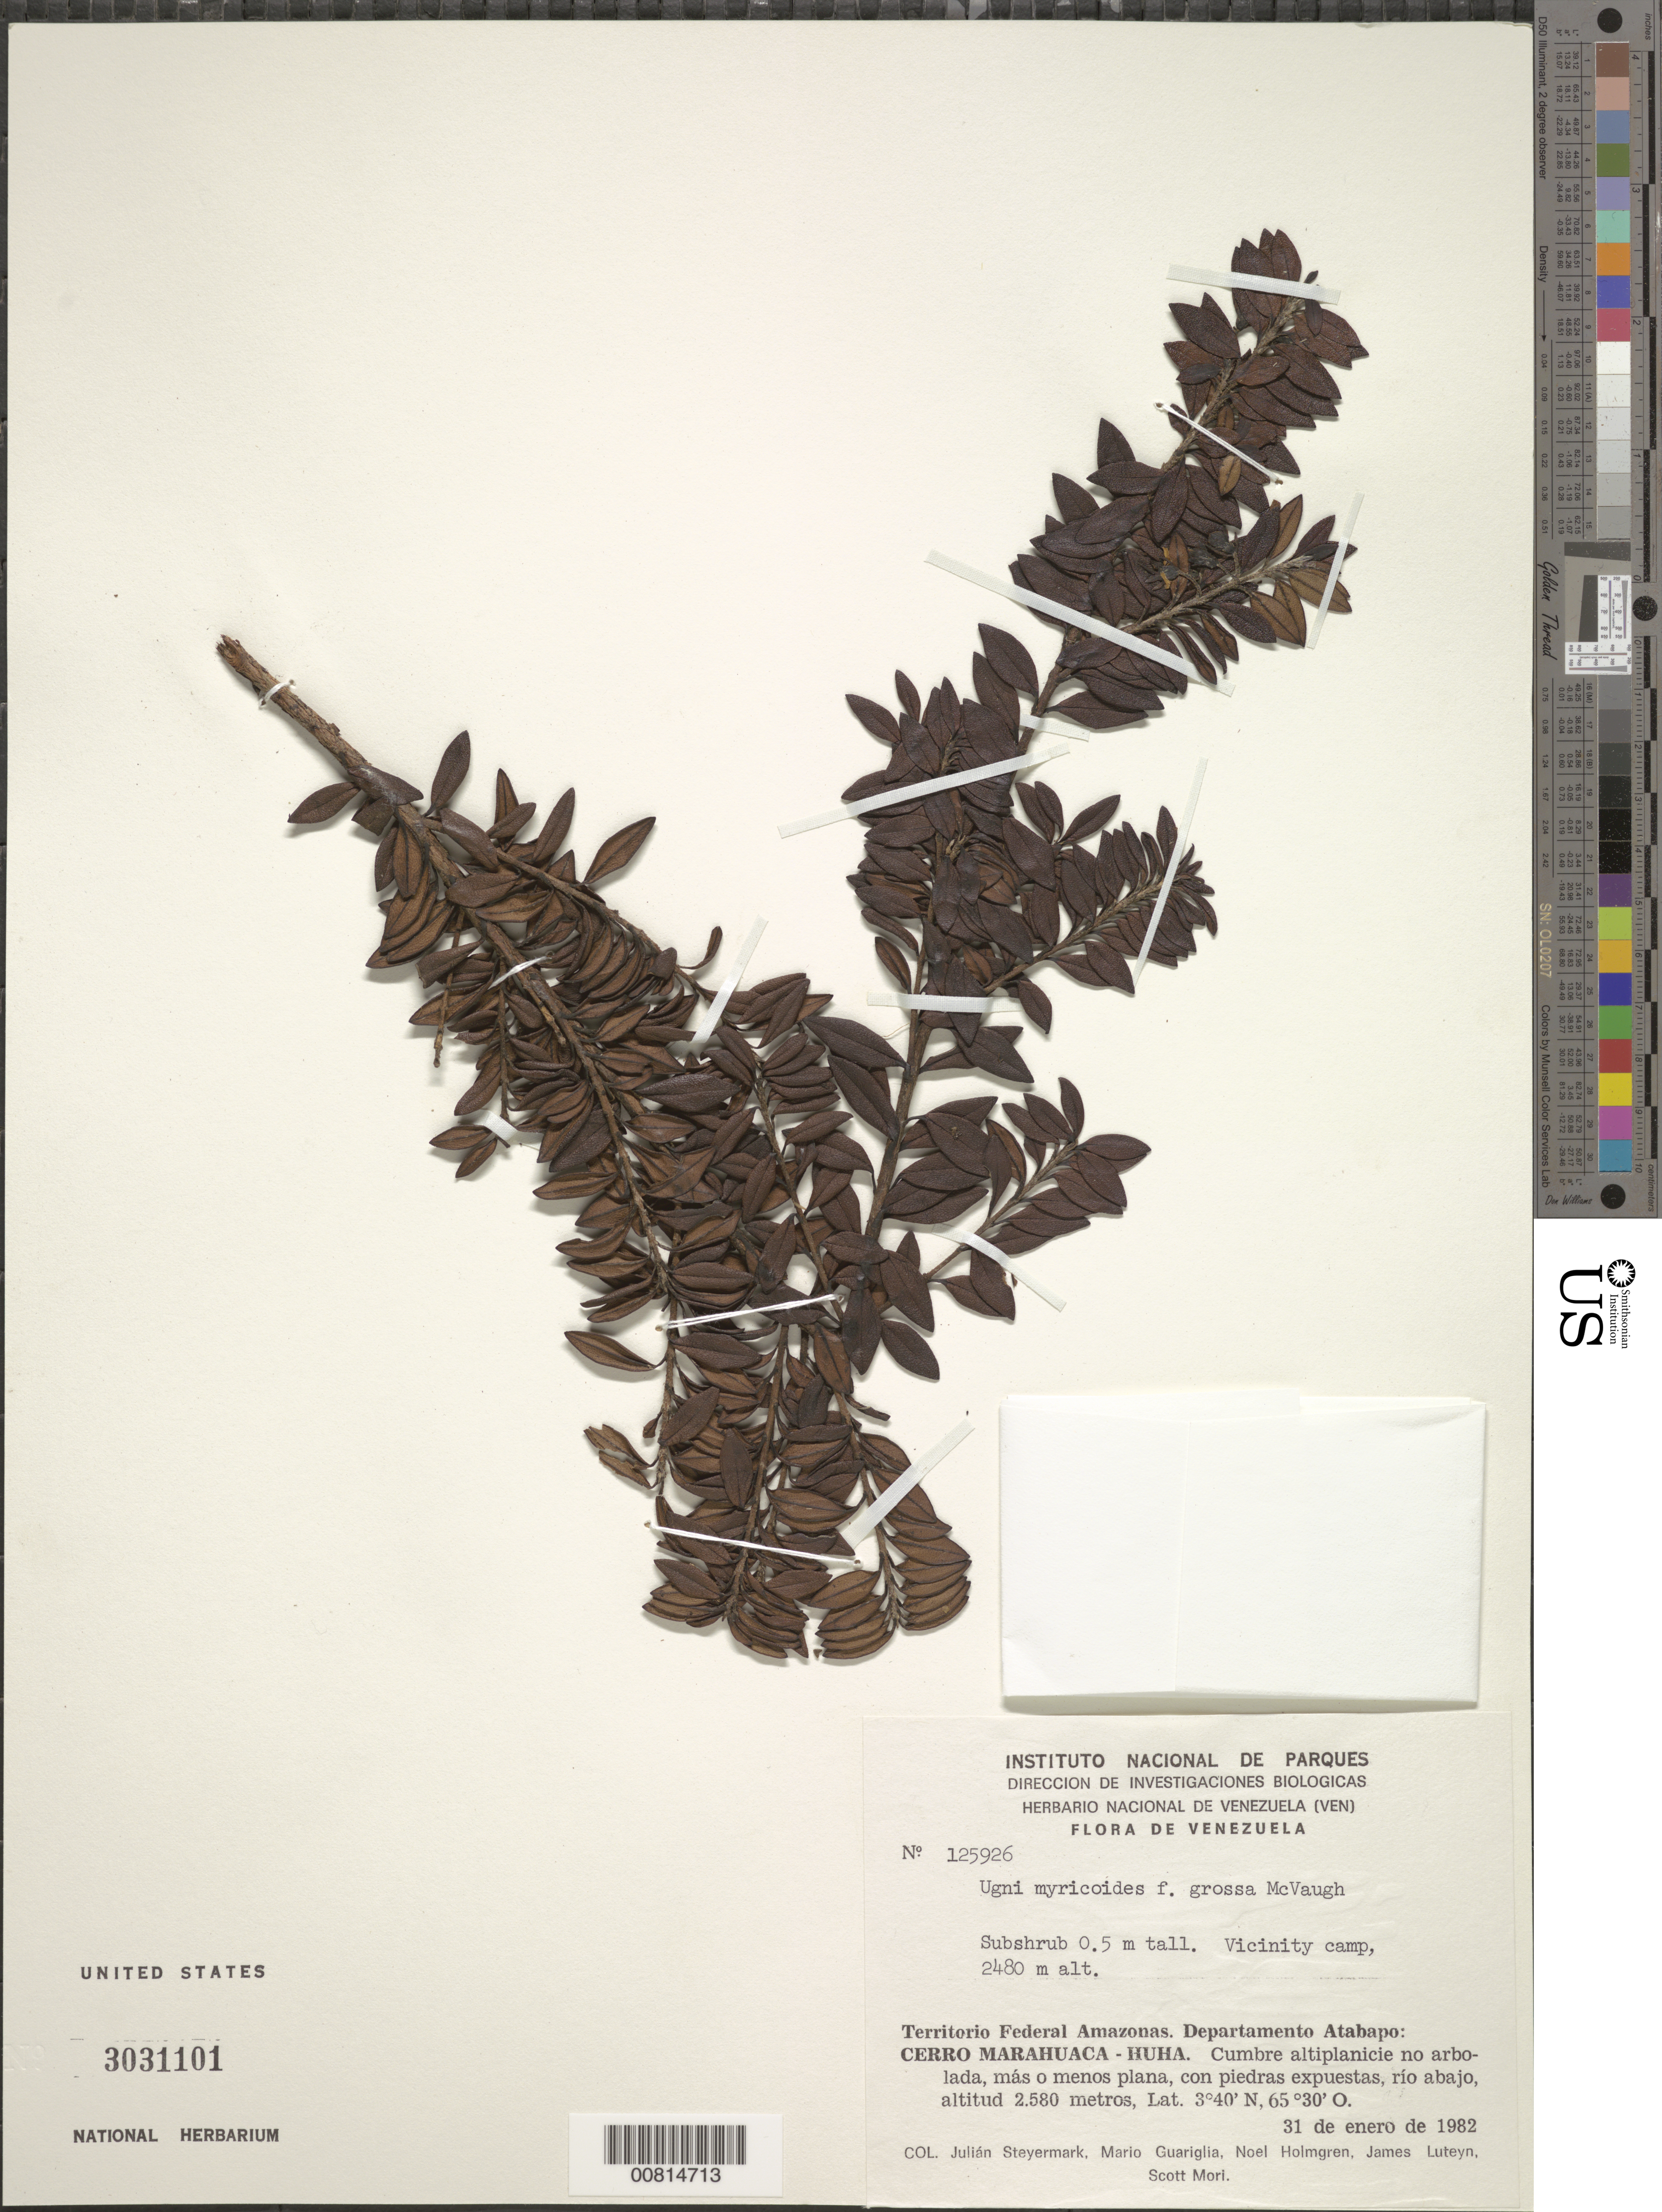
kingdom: Plantae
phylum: Tracheophyta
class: Magnoliopsida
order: Myrtales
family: Myrtaceae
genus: Ugni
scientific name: Ugni myricoides f. grossa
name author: McVaugh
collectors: J. Steyermark, M. Guariglia P., N. H. Holmgren, J. L. Luteyn & S. Mori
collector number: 125296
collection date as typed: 31-Jan-82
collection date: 1982-01-31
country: Venezuela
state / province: Amazonas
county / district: Atabapo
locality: Río Cunucunuma, Cerro Marahuaca-Huhu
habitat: Cumbre altiplanicie no arbolada, mas o menos plana, con piedras expuestas, rio abajo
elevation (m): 2480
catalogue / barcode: US 3031101